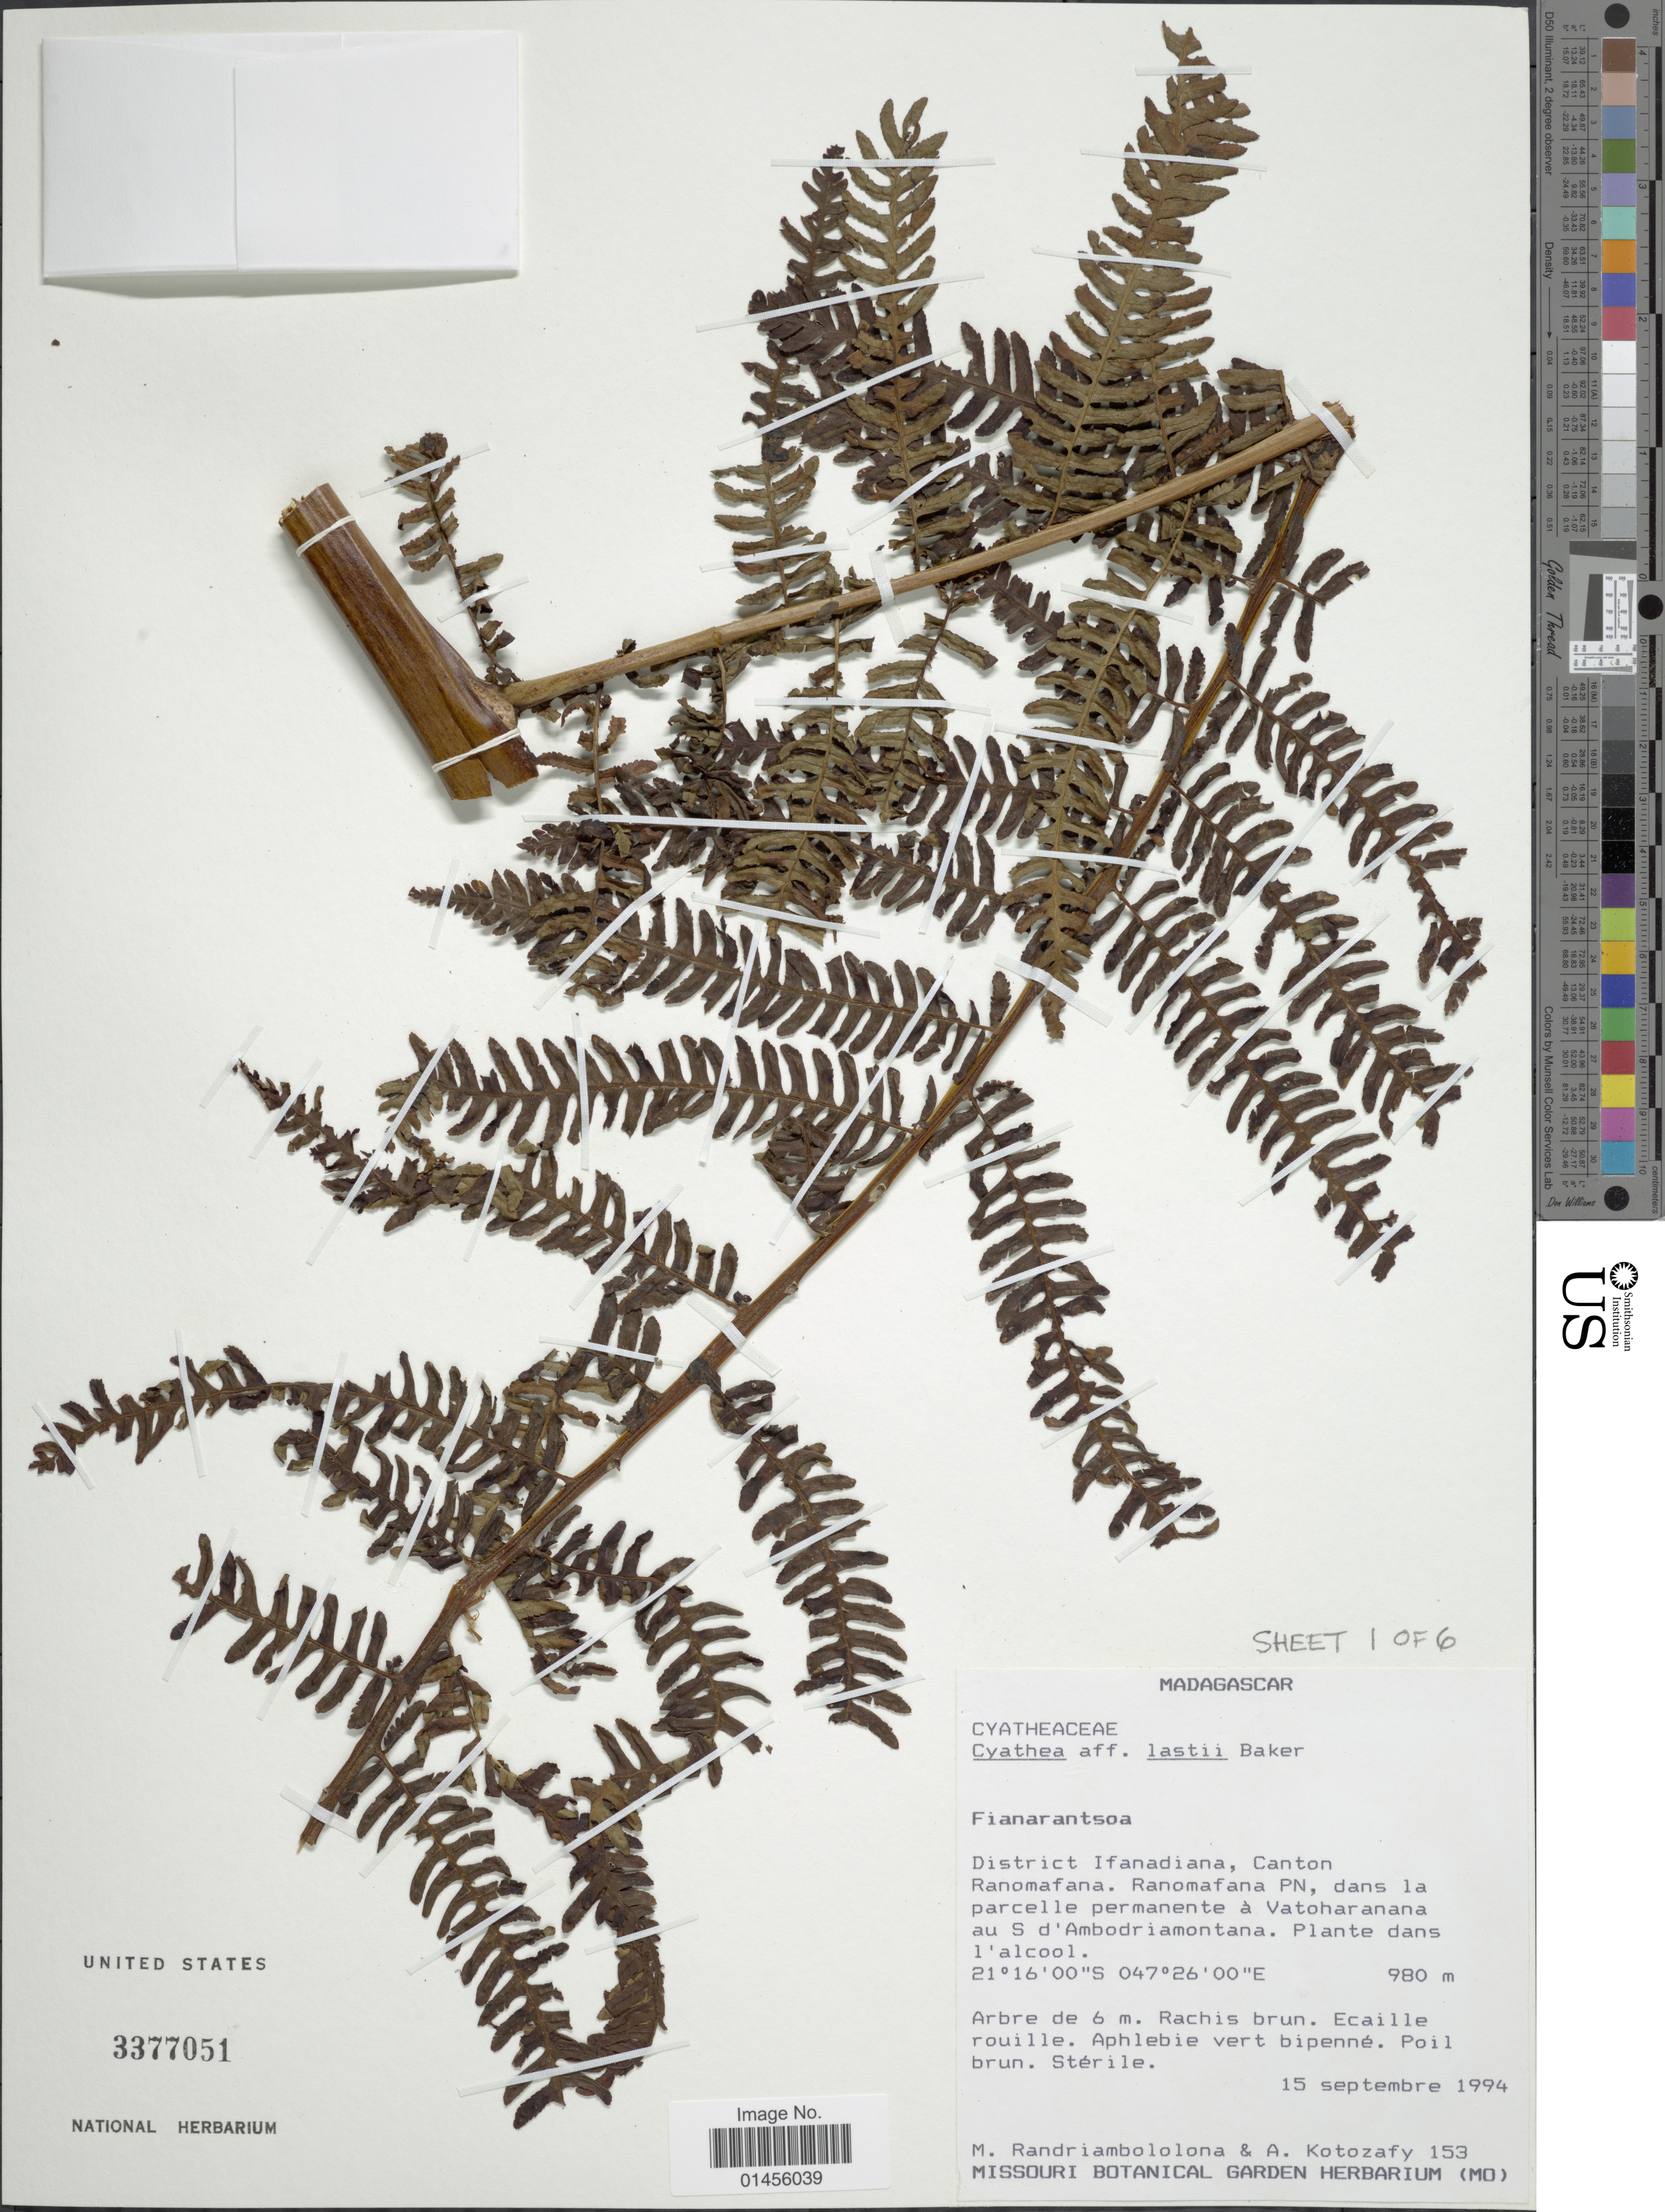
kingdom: Plantae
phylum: Tracheophyta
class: Polypodiopsida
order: Cyatheales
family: Cyatheaceae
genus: Alsophila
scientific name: Alsophila lastii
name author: (Baker) R.M. Tryon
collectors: M. Randriambololona & A. Kotozafy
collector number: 153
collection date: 1994-09-15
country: Madagascar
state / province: Vatovavy Fitovinany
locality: District Ifanadiana, canton Ranomafana, Ranomafana PN, dans la parcelle permanente a Vatoharanana au S d' Ambodriamontana dans l'alcool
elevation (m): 980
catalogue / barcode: US 3377051